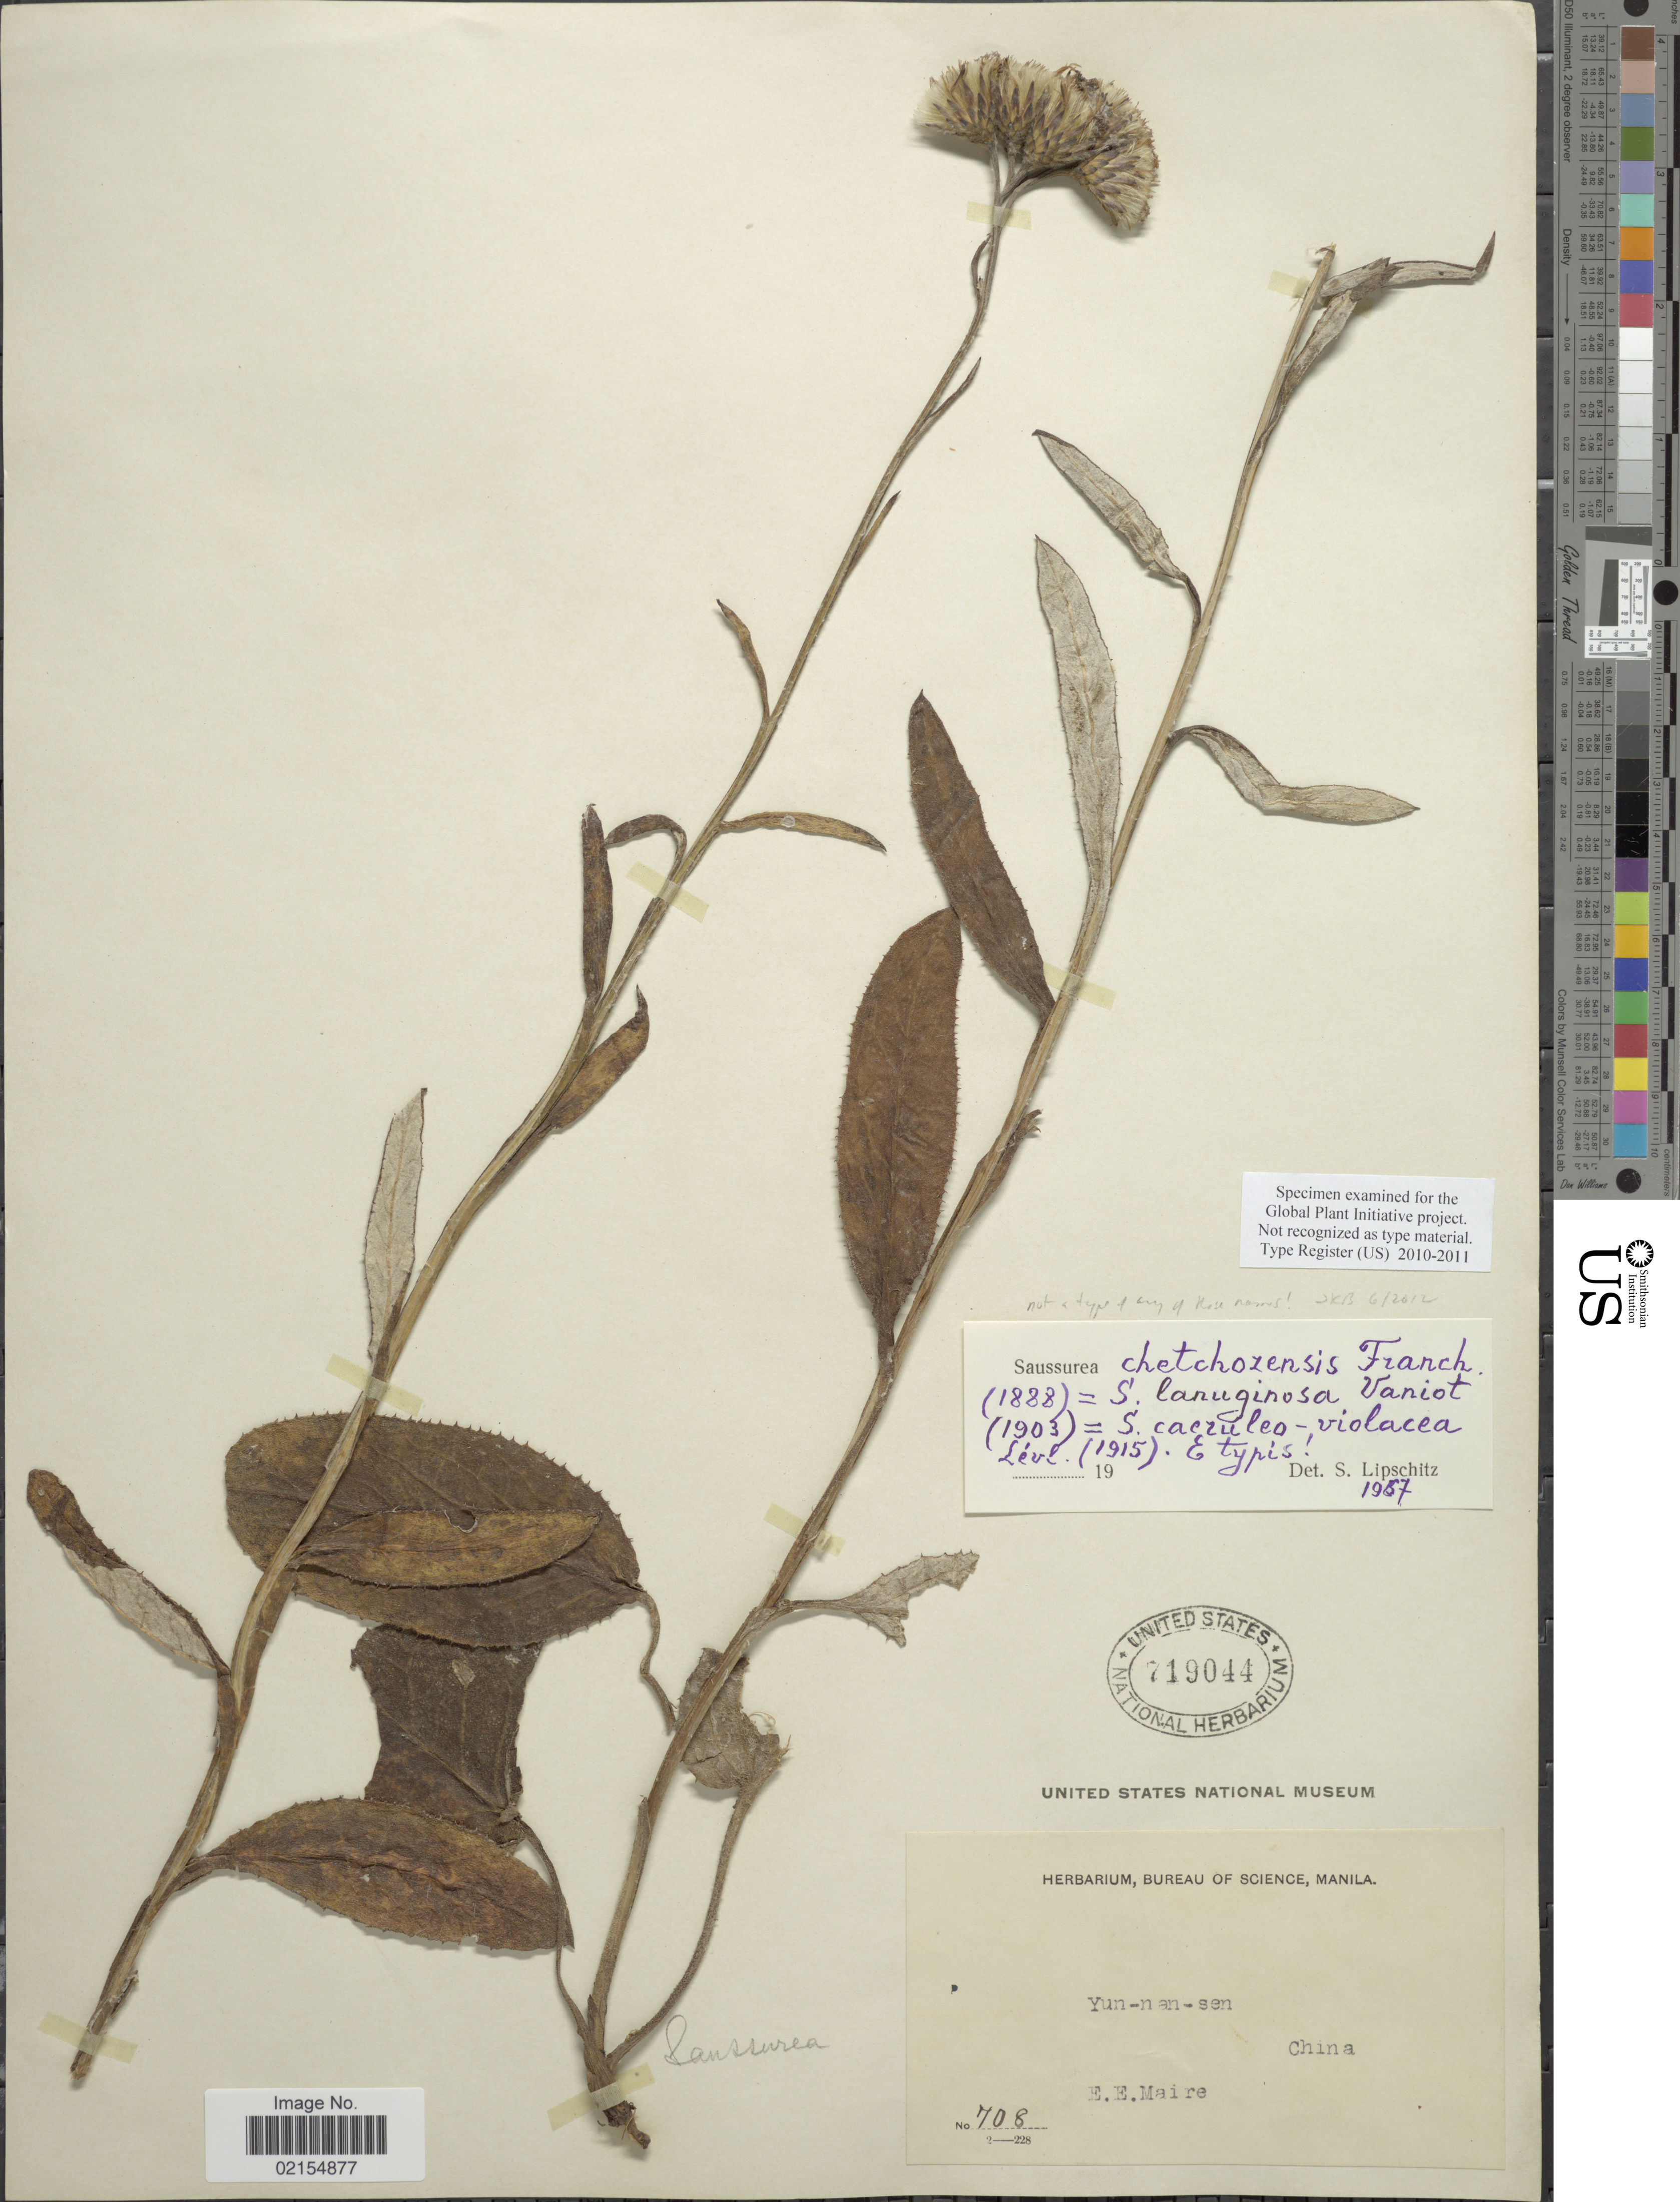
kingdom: Plantae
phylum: Tracheophyta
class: Magnoliopsida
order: Asterales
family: Asteraceae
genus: Saussurea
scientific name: Saussurea chetchozensis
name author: Franch.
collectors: E. E. Maire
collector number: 708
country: China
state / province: Yunnan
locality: Yun-nan-sen, China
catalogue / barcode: US 719044